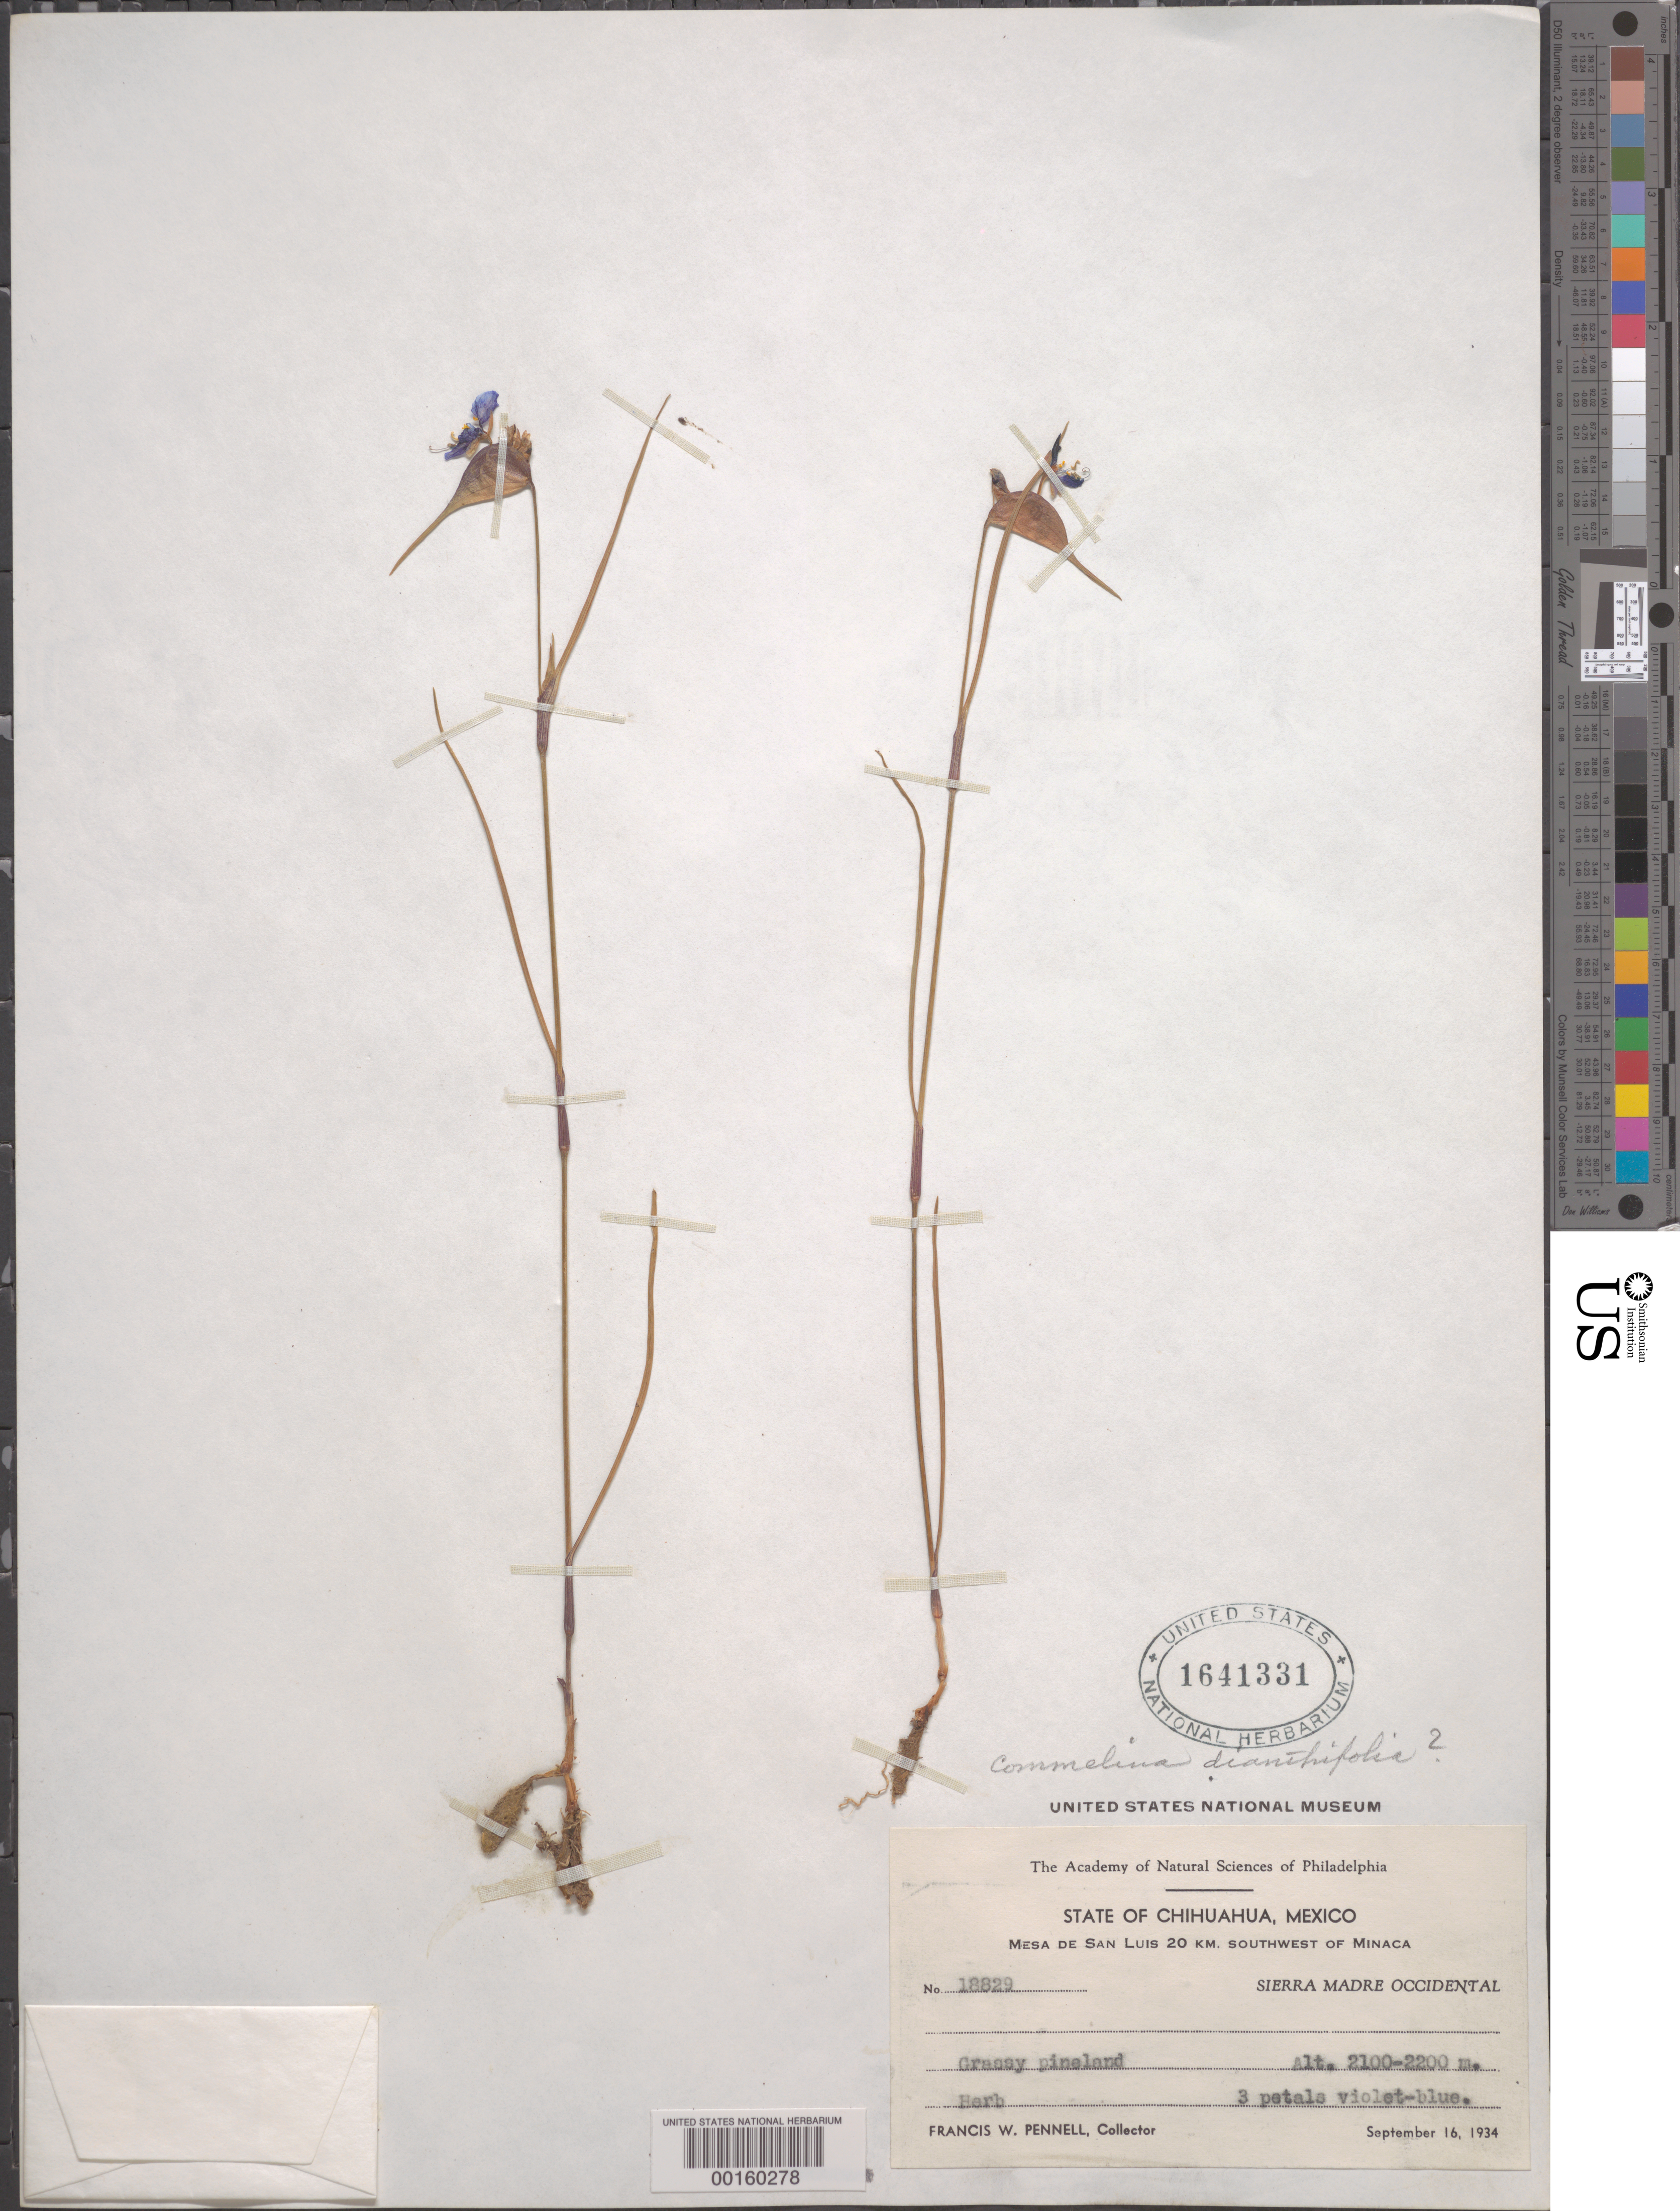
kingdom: Plantae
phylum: Tracheophyta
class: Liliopsida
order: Commelinales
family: Commelinaceae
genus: Commelina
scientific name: Commelina dianthifolia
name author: Redouté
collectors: F. W. Pennell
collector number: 18829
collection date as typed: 16 Sep 1934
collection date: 1934-09-16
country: Mexico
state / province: Chihuahua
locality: Mesa de San Luis, 20 km. SW of Minaca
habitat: Grassy pineland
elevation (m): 2100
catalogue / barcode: US 1641331